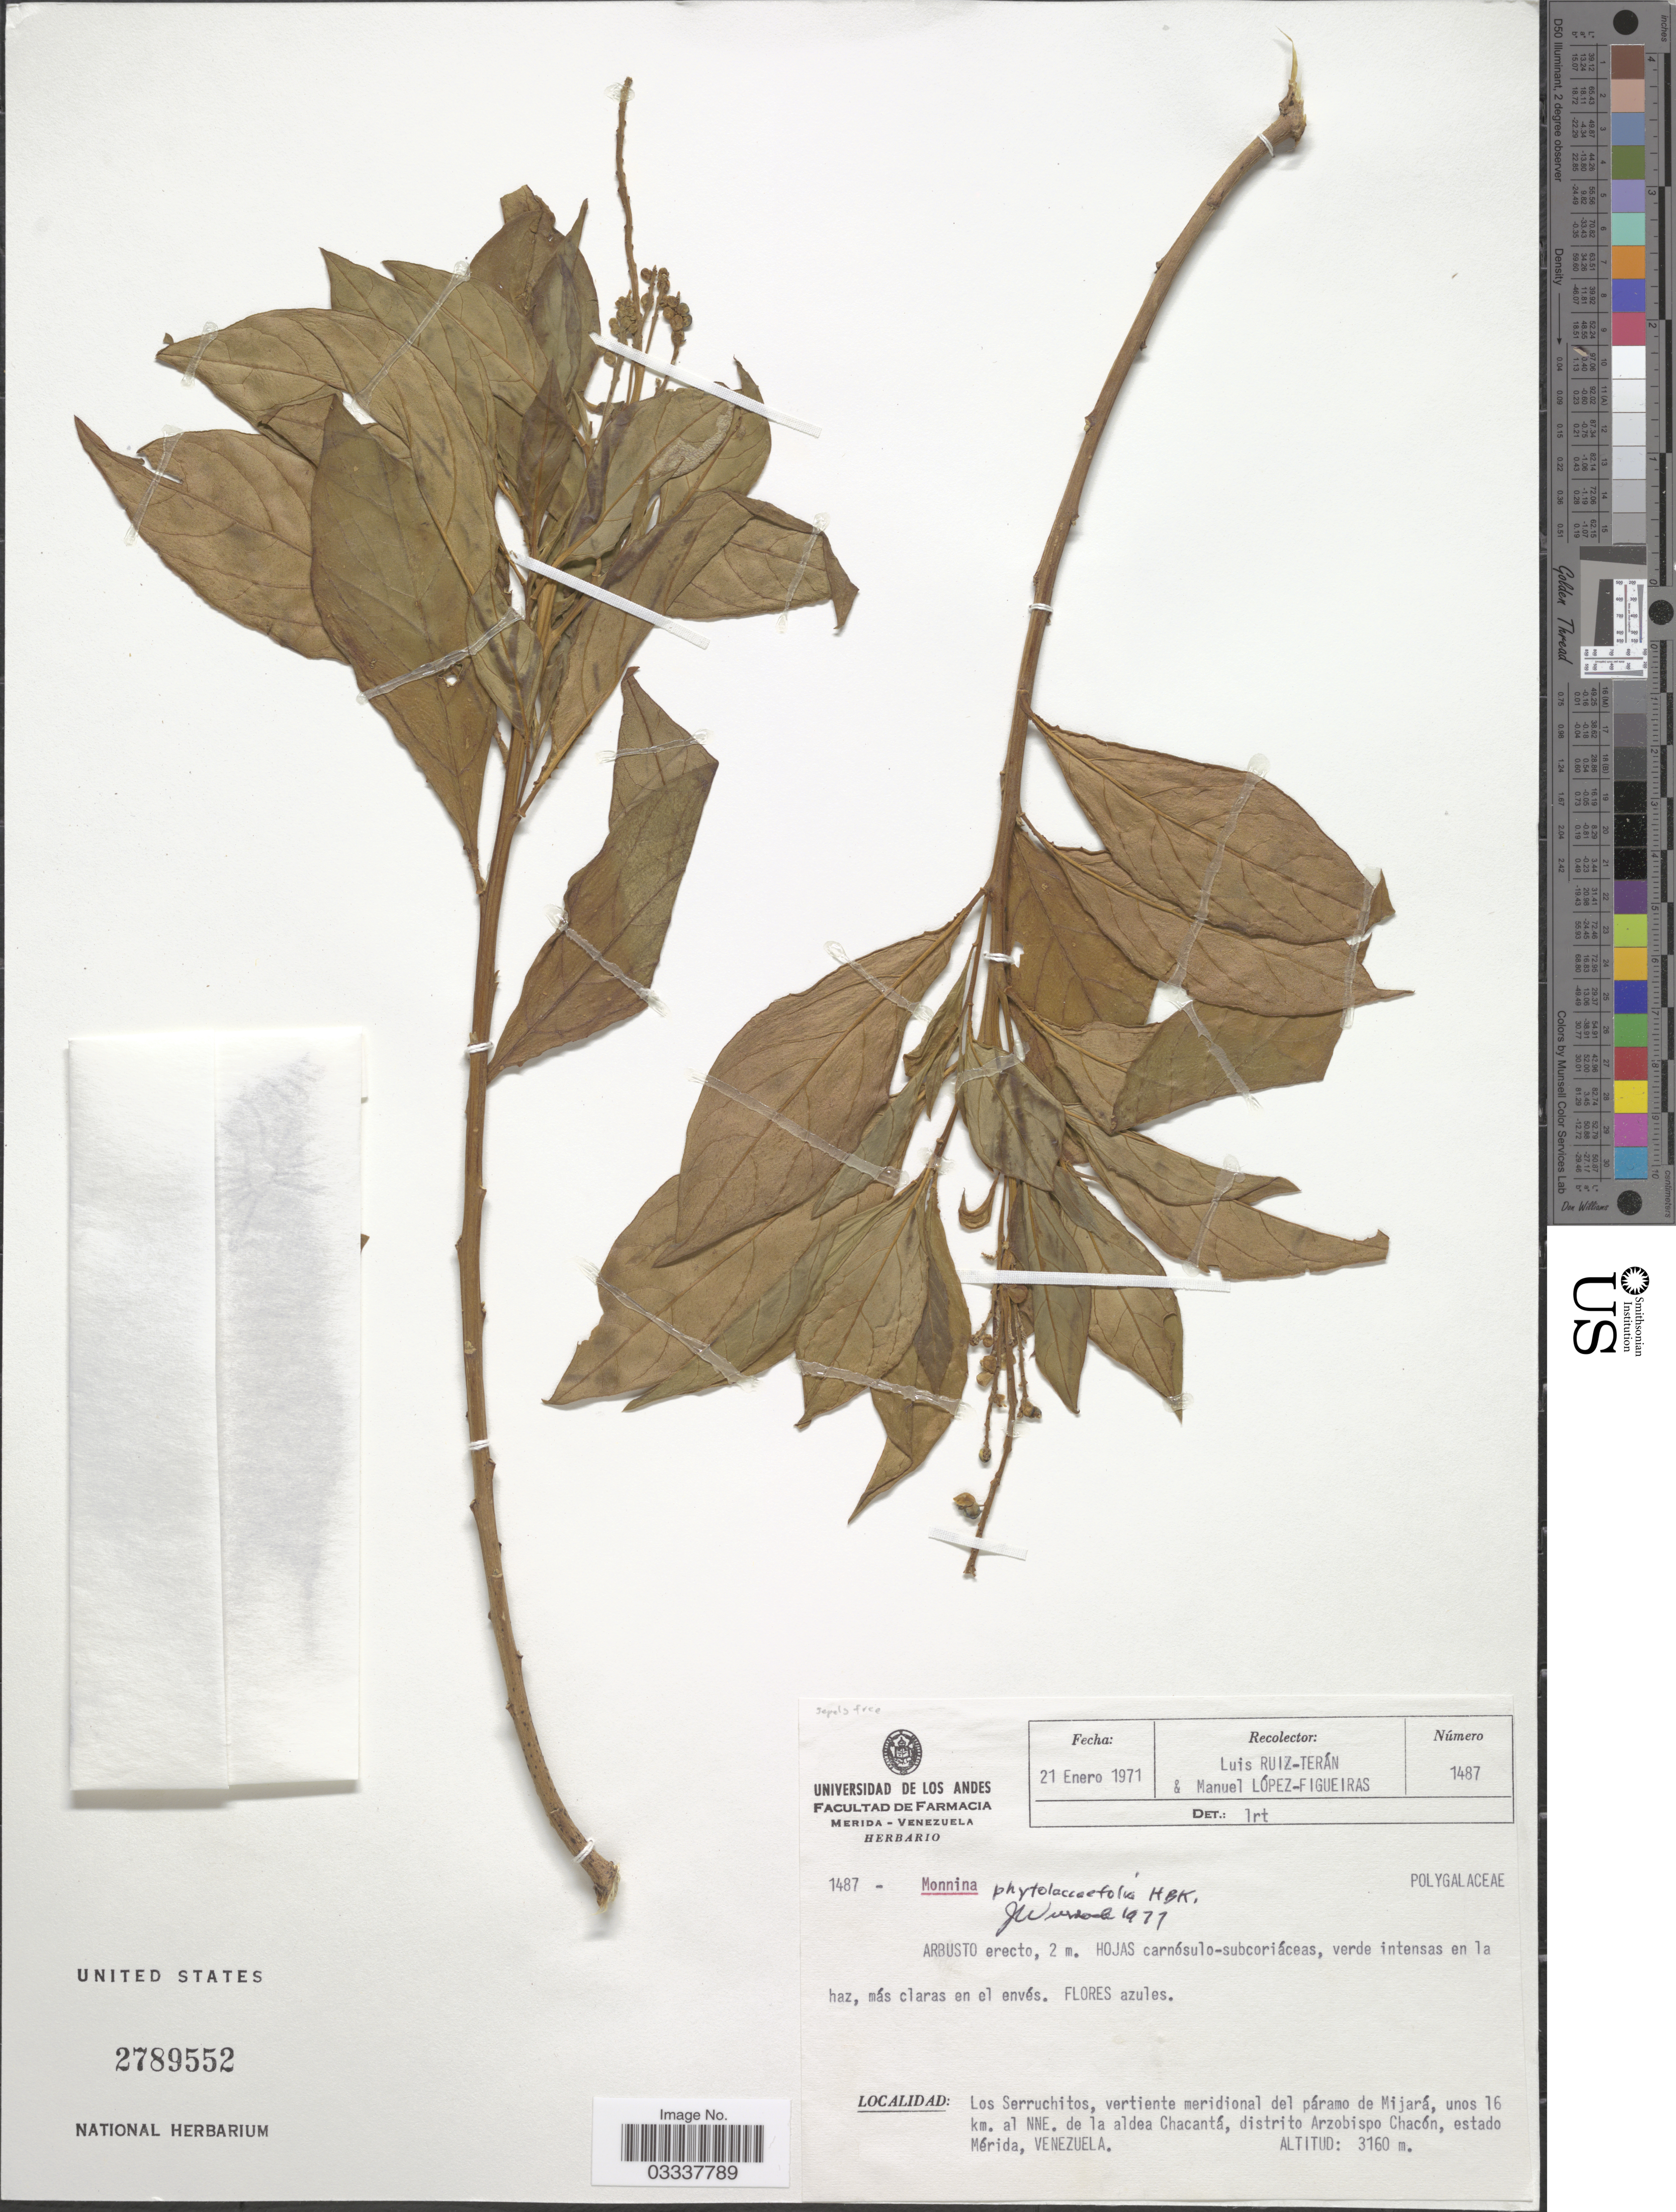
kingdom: Plantae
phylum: Tracheophyta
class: Magnoliopsida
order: Fabales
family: Polygalaceae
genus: Monnina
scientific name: Monnina phytolaccifolia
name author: Kunth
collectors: L. Teran & M. López Figueiras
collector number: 1487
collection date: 1971-01-21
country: Venezuela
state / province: Mérida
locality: Los Serruchitos, vertiente meridional del páramo de Mijará, unos 16 km. al NNE. de la aldea Chacantá, distrito Arzobispo Chacón.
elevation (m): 3160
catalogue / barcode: US 2789552